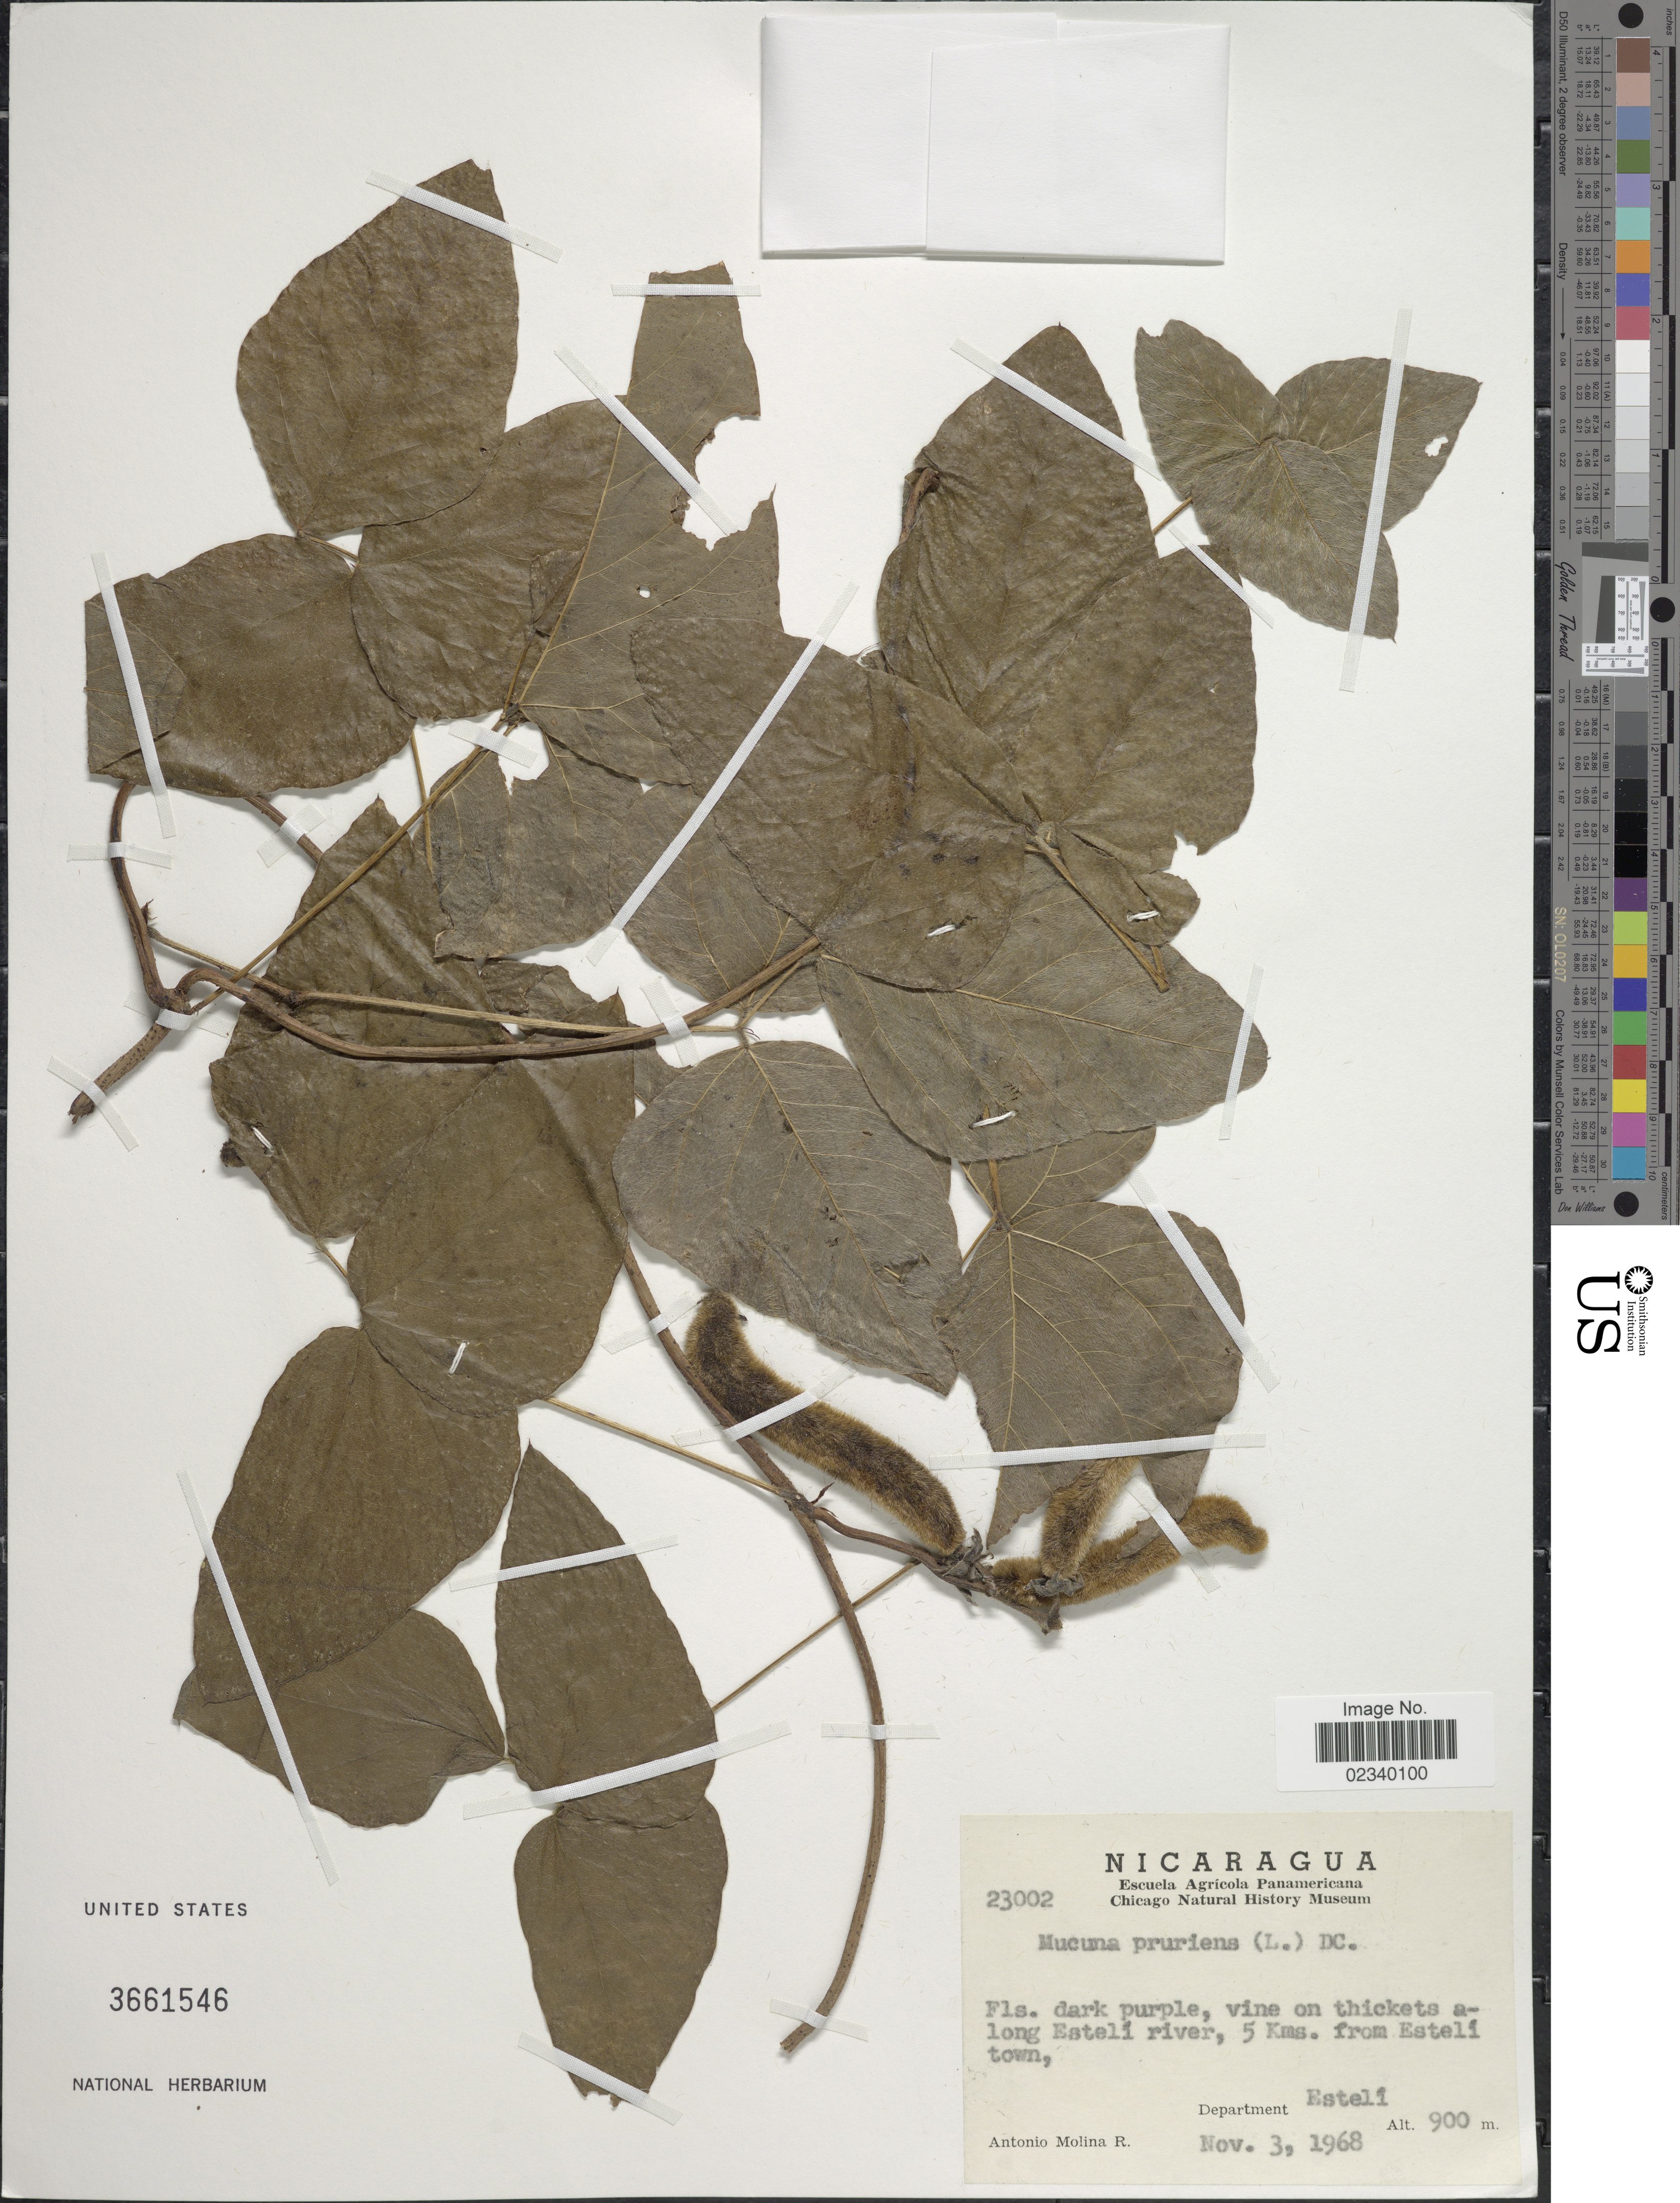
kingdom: Plantae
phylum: Tracheophyta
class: Magnoliopsida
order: Fabales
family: Fabaceae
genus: Mucuna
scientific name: Mucuna pruriens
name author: (L.) DC.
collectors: A. Molina R.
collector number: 23002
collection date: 1968-11-03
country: Nicaragua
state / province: Esteli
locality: Along Esteli river, 5 Kms. from Esteli Town, Department Esteli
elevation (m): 900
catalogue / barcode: US 3661546